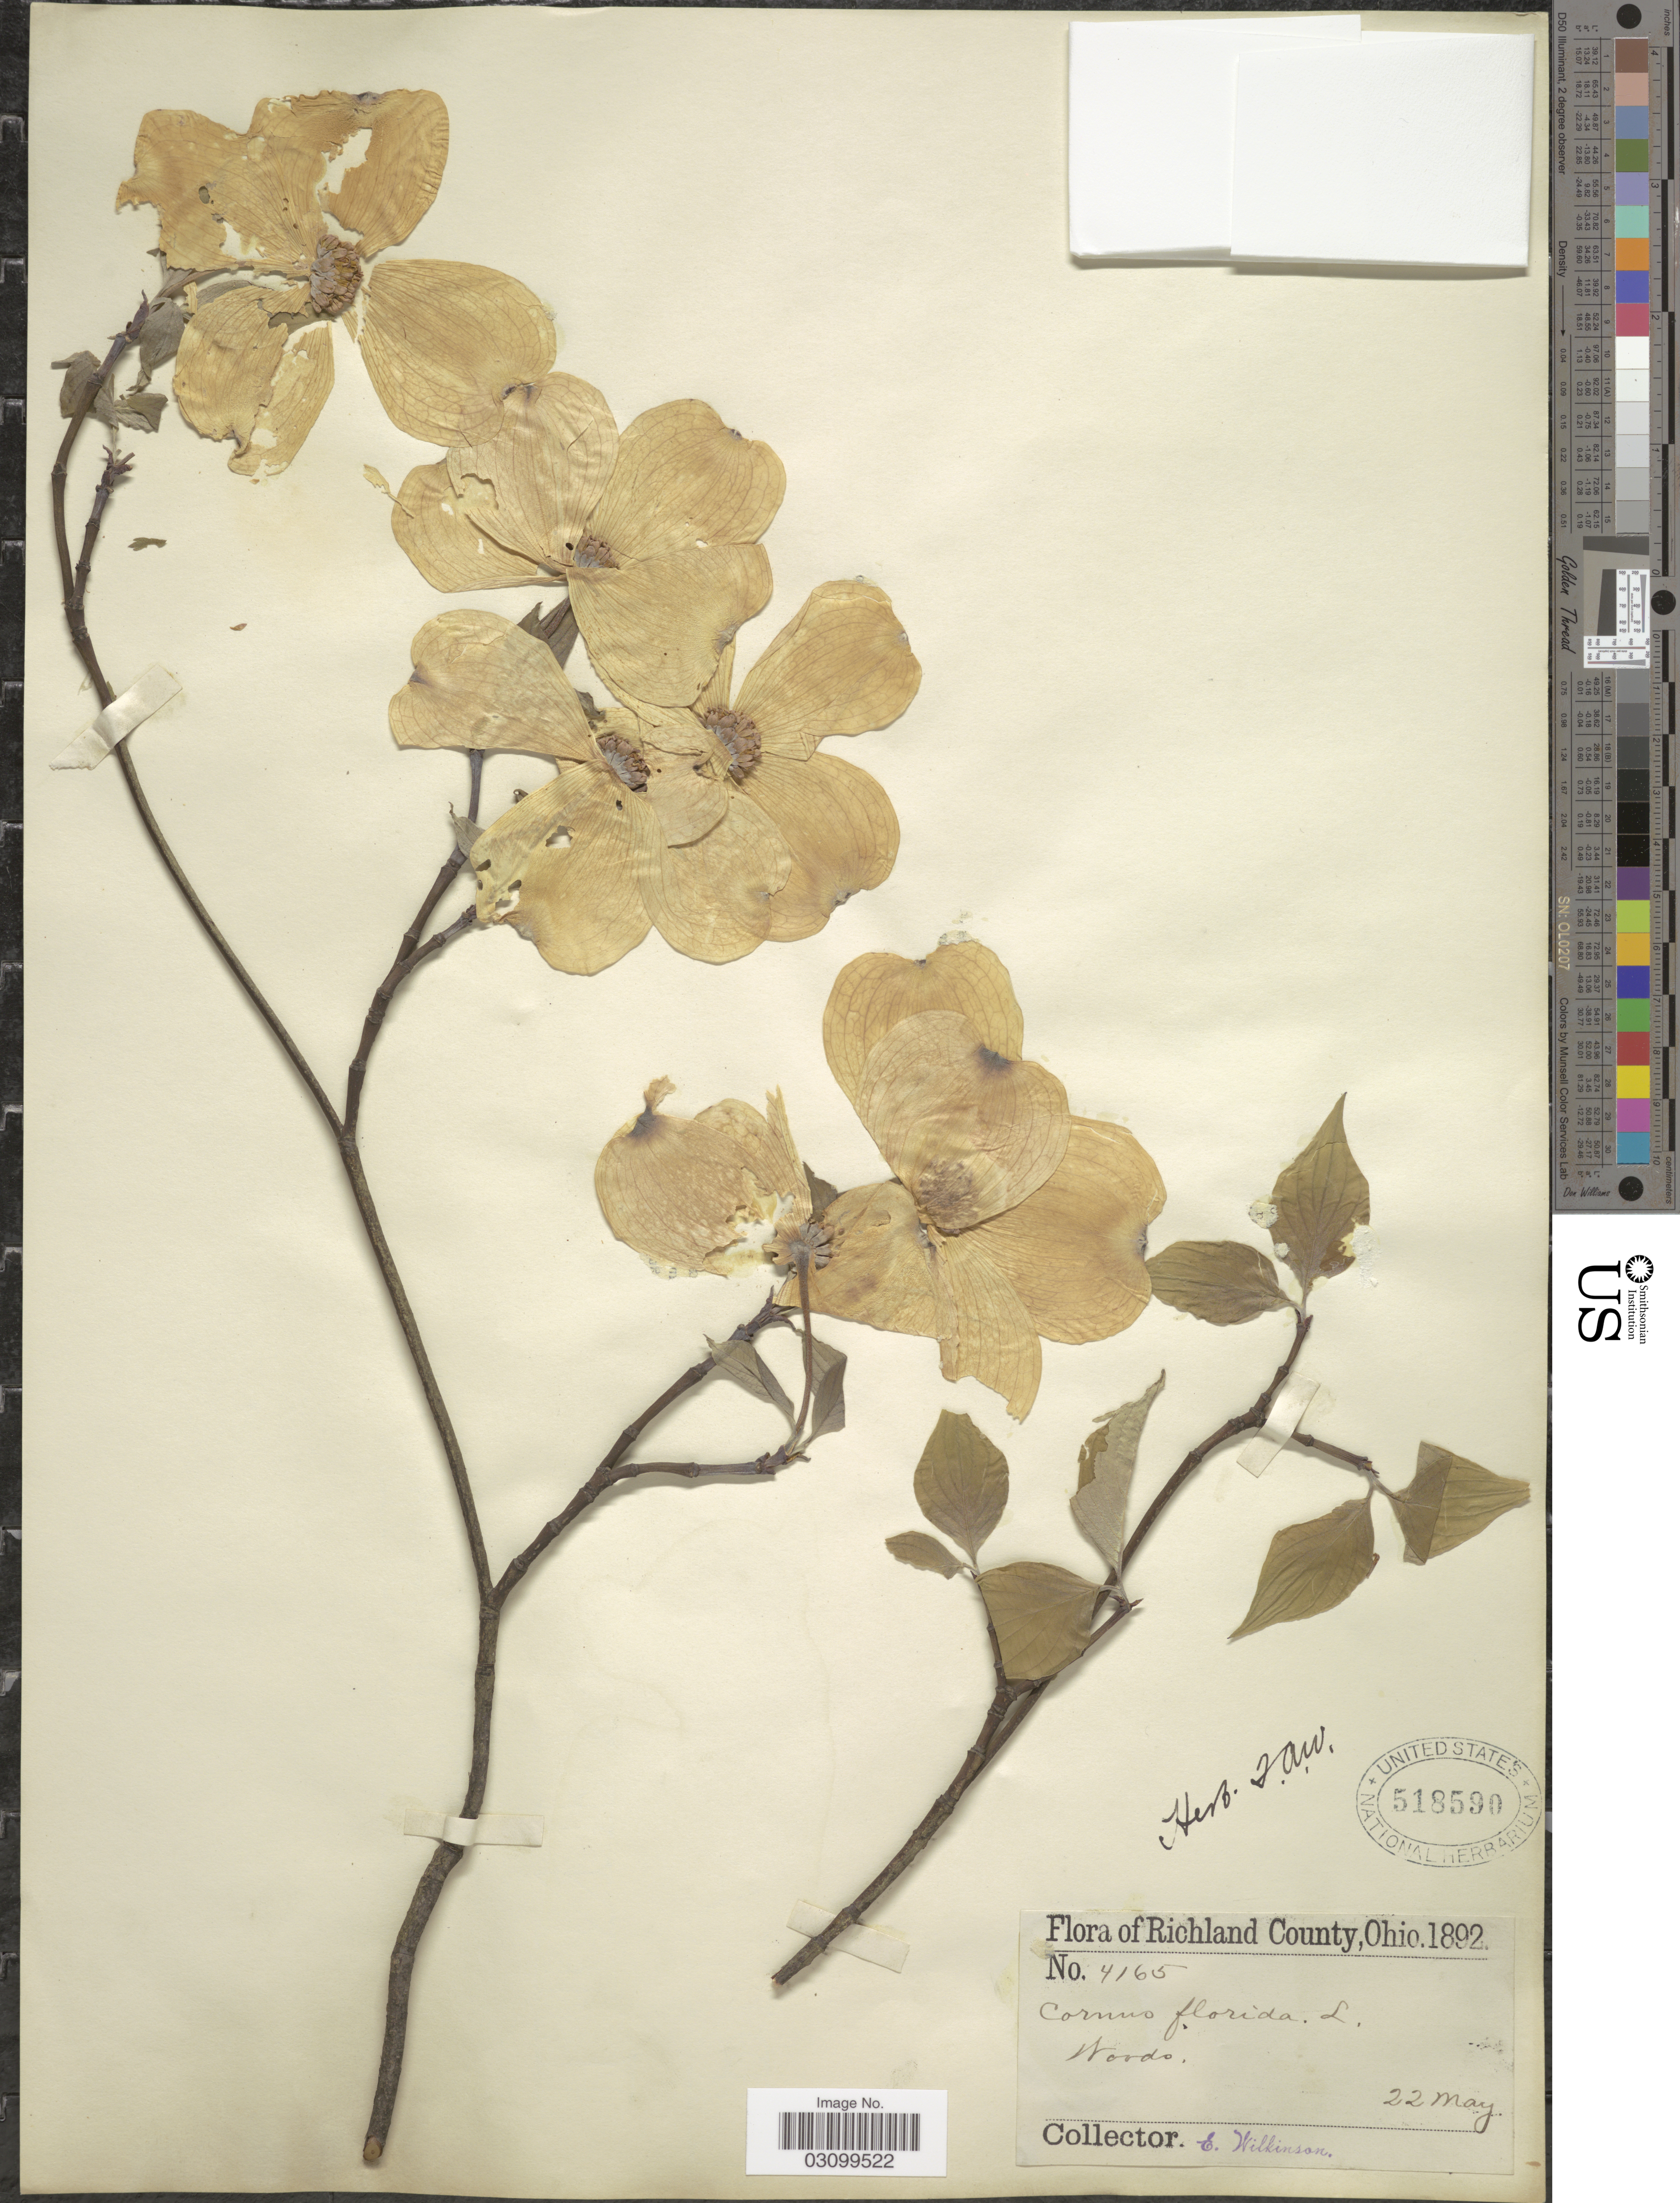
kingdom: Plantae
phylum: Tracheophyta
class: Magnoliopsida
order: Cornales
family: Cornaceae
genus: Cornus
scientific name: Cornus florida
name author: L.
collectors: E. Wilkinson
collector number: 4165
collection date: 1892-05-22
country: United States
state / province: Ohio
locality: Richland County.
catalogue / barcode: US 518590